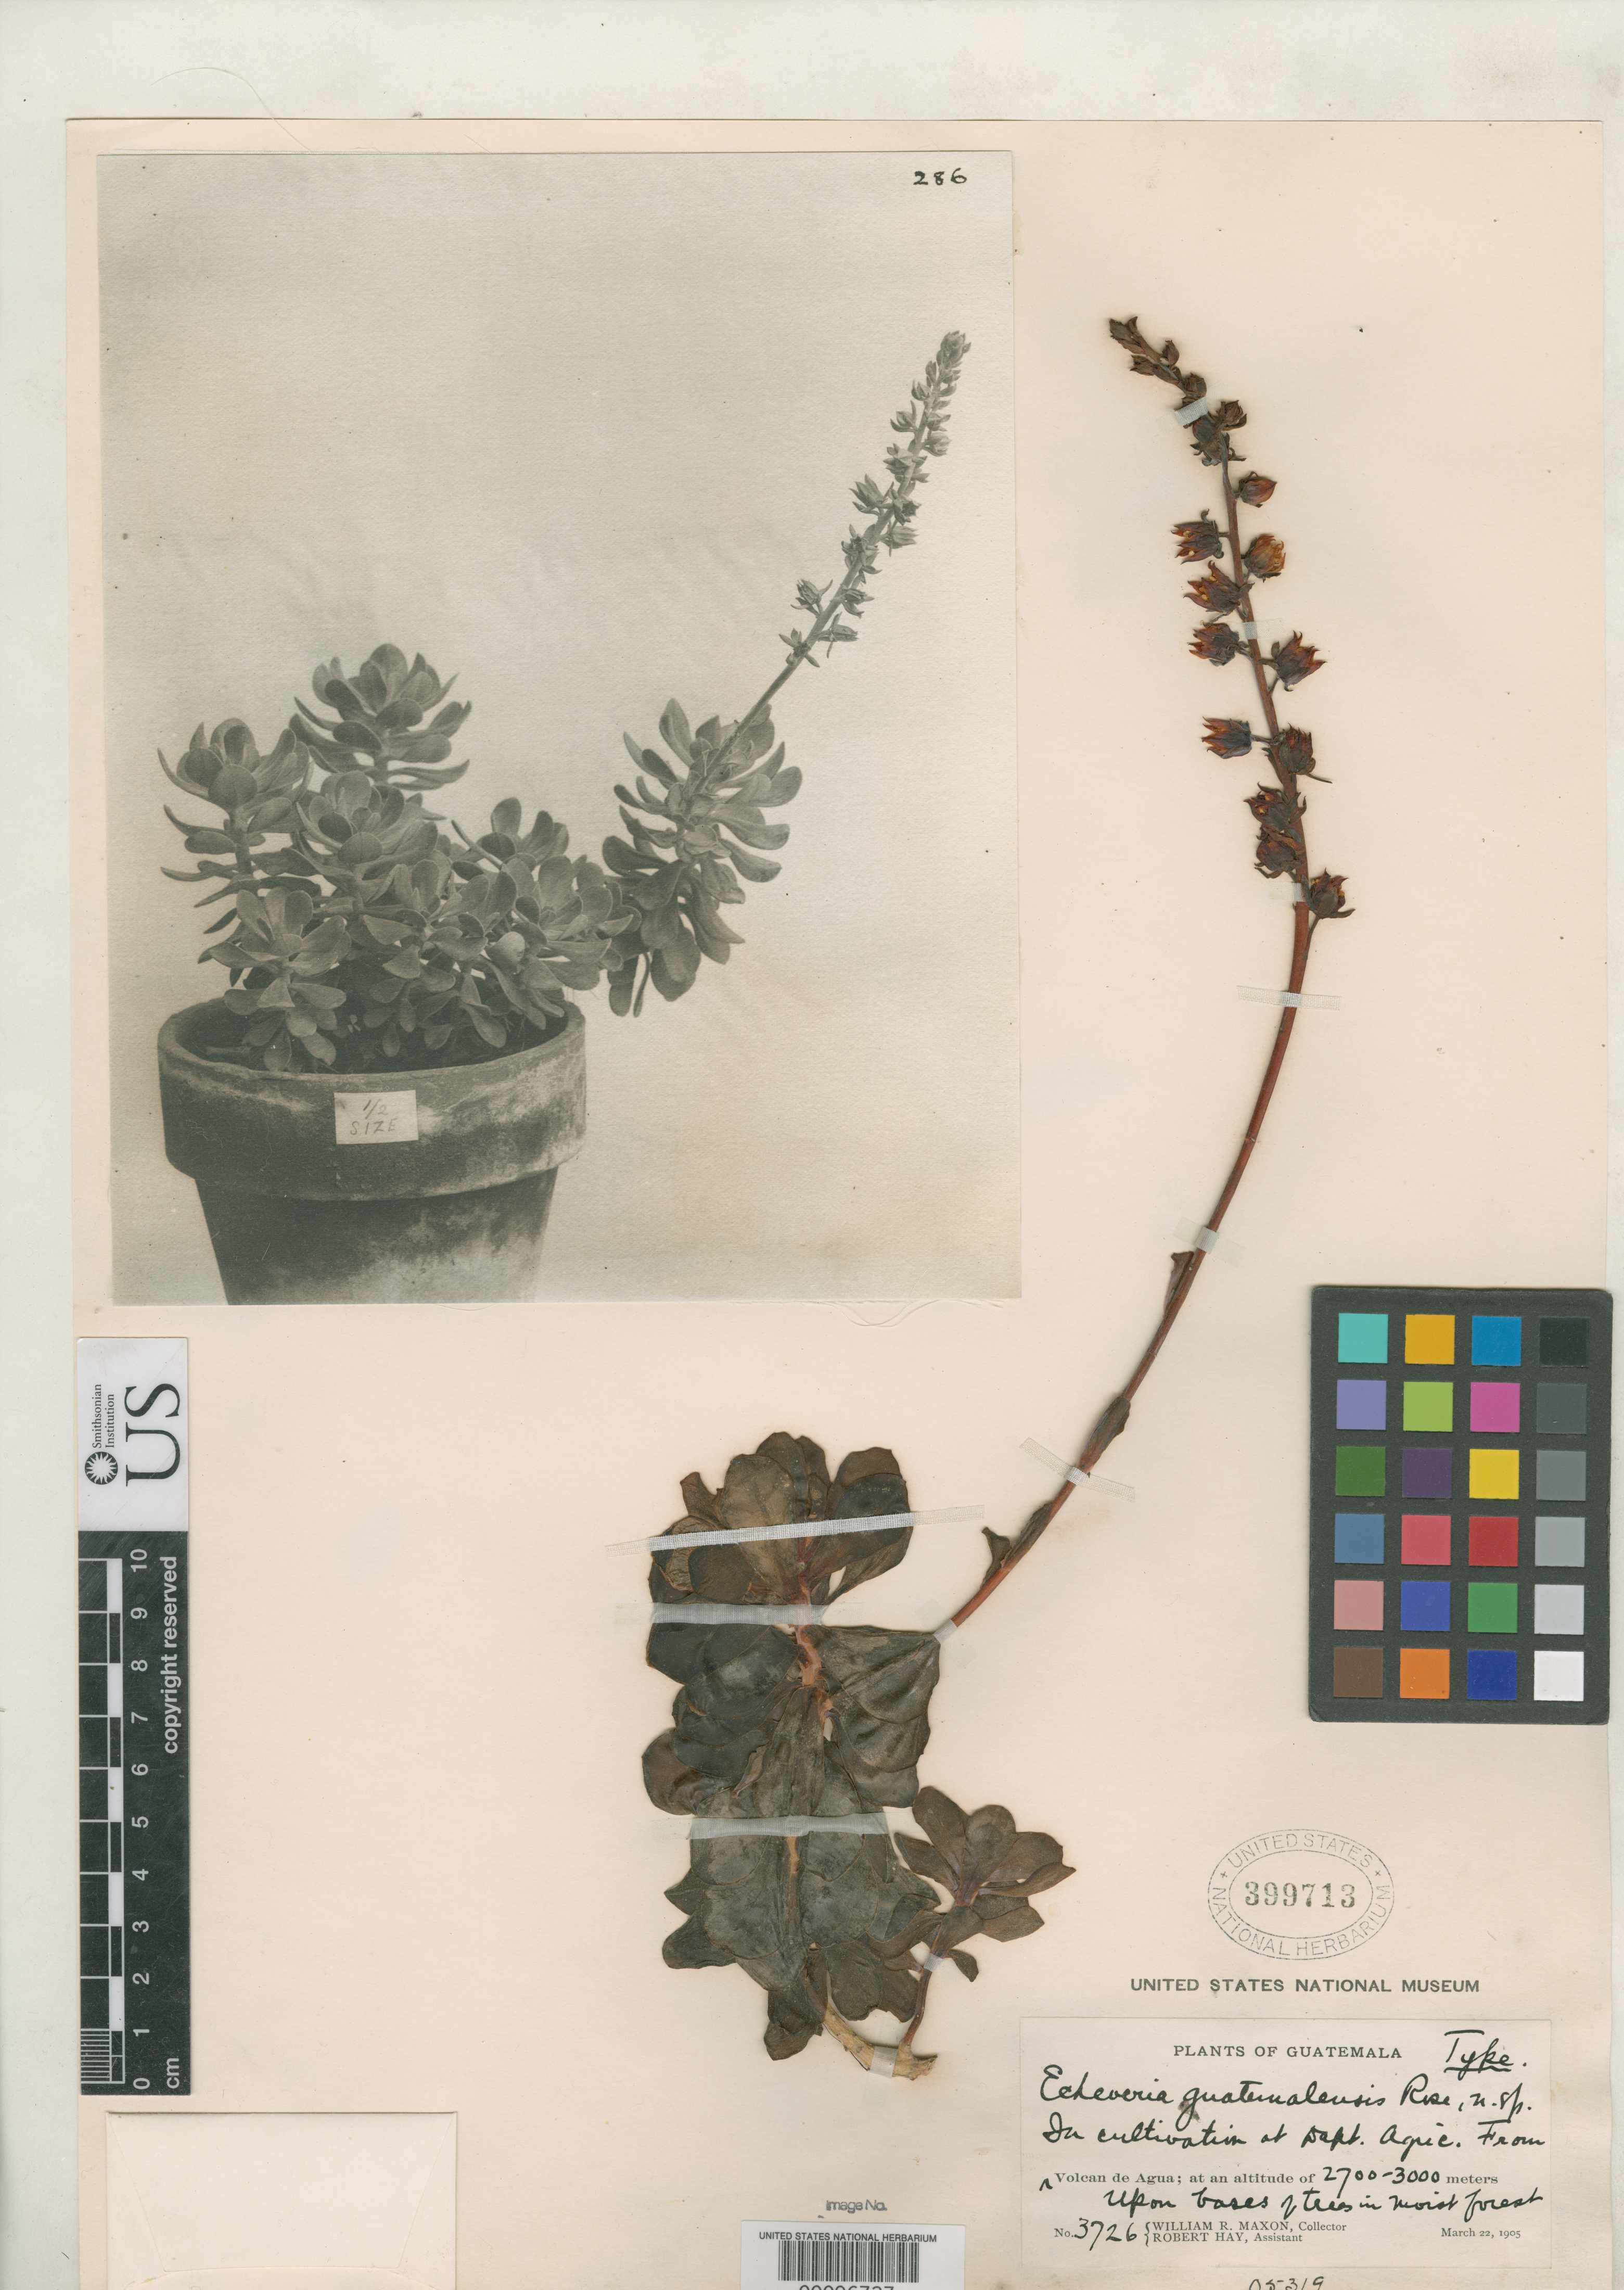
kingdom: Plantae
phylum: Tracheophyta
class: Magnoliopsida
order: Saxifragales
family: Crassulaceae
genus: Echeveria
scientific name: Echeveria guatemalensis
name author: Rose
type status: Holotype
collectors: W. R. Maxon & R. H. Hay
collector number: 3726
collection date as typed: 22 Mar 1905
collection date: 1905-03-22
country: Guatemala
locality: Volcan de Agua.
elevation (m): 2700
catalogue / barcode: US 399713